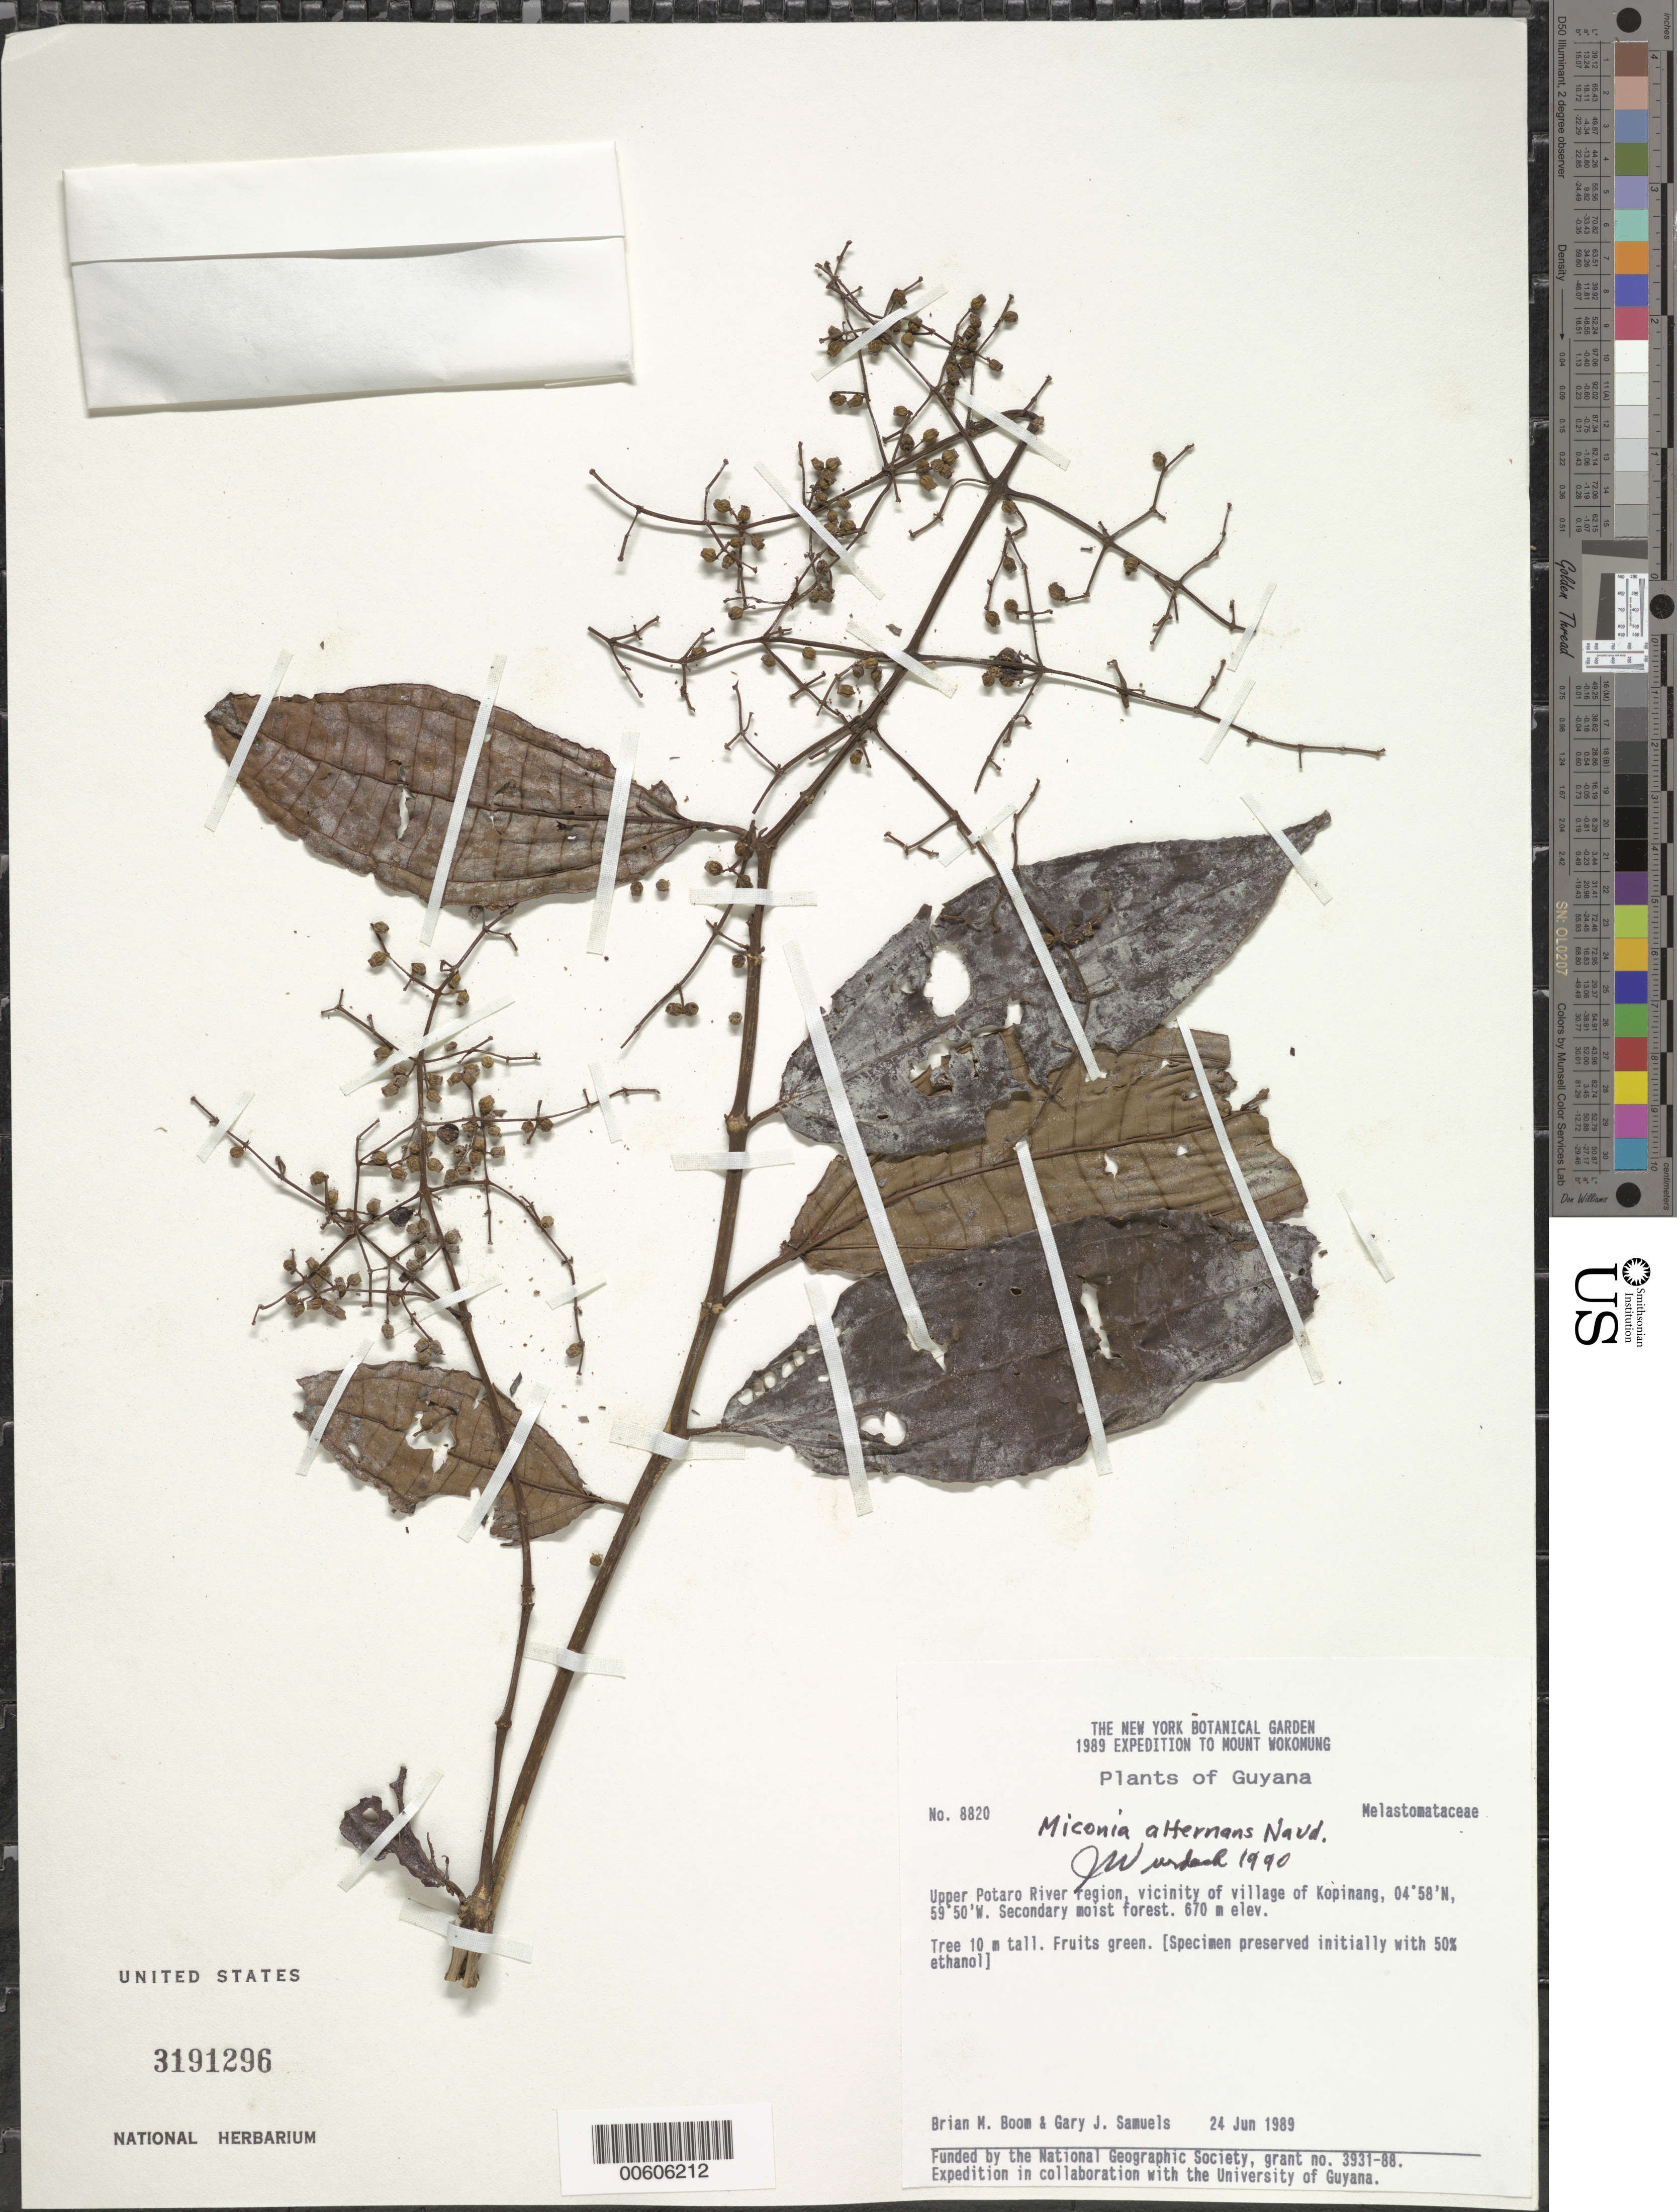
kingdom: Plantae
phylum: Tracheophyta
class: Magnoliopsida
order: Myrtales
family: Melastomataceae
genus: Miconia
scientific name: Miconia alternans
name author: Naudin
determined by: Wurdack, John J., (US), US (UNITED STATES)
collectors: B. M. Boom & G. Samuels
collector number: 8820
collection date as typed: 24-Jun-89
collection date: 1989-06-24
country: Guyana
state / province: Potaro-Siparuni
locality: Upper Potaro R., Kopinang village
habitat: Secondary moist forest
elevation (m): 670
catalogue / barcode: US 3191296